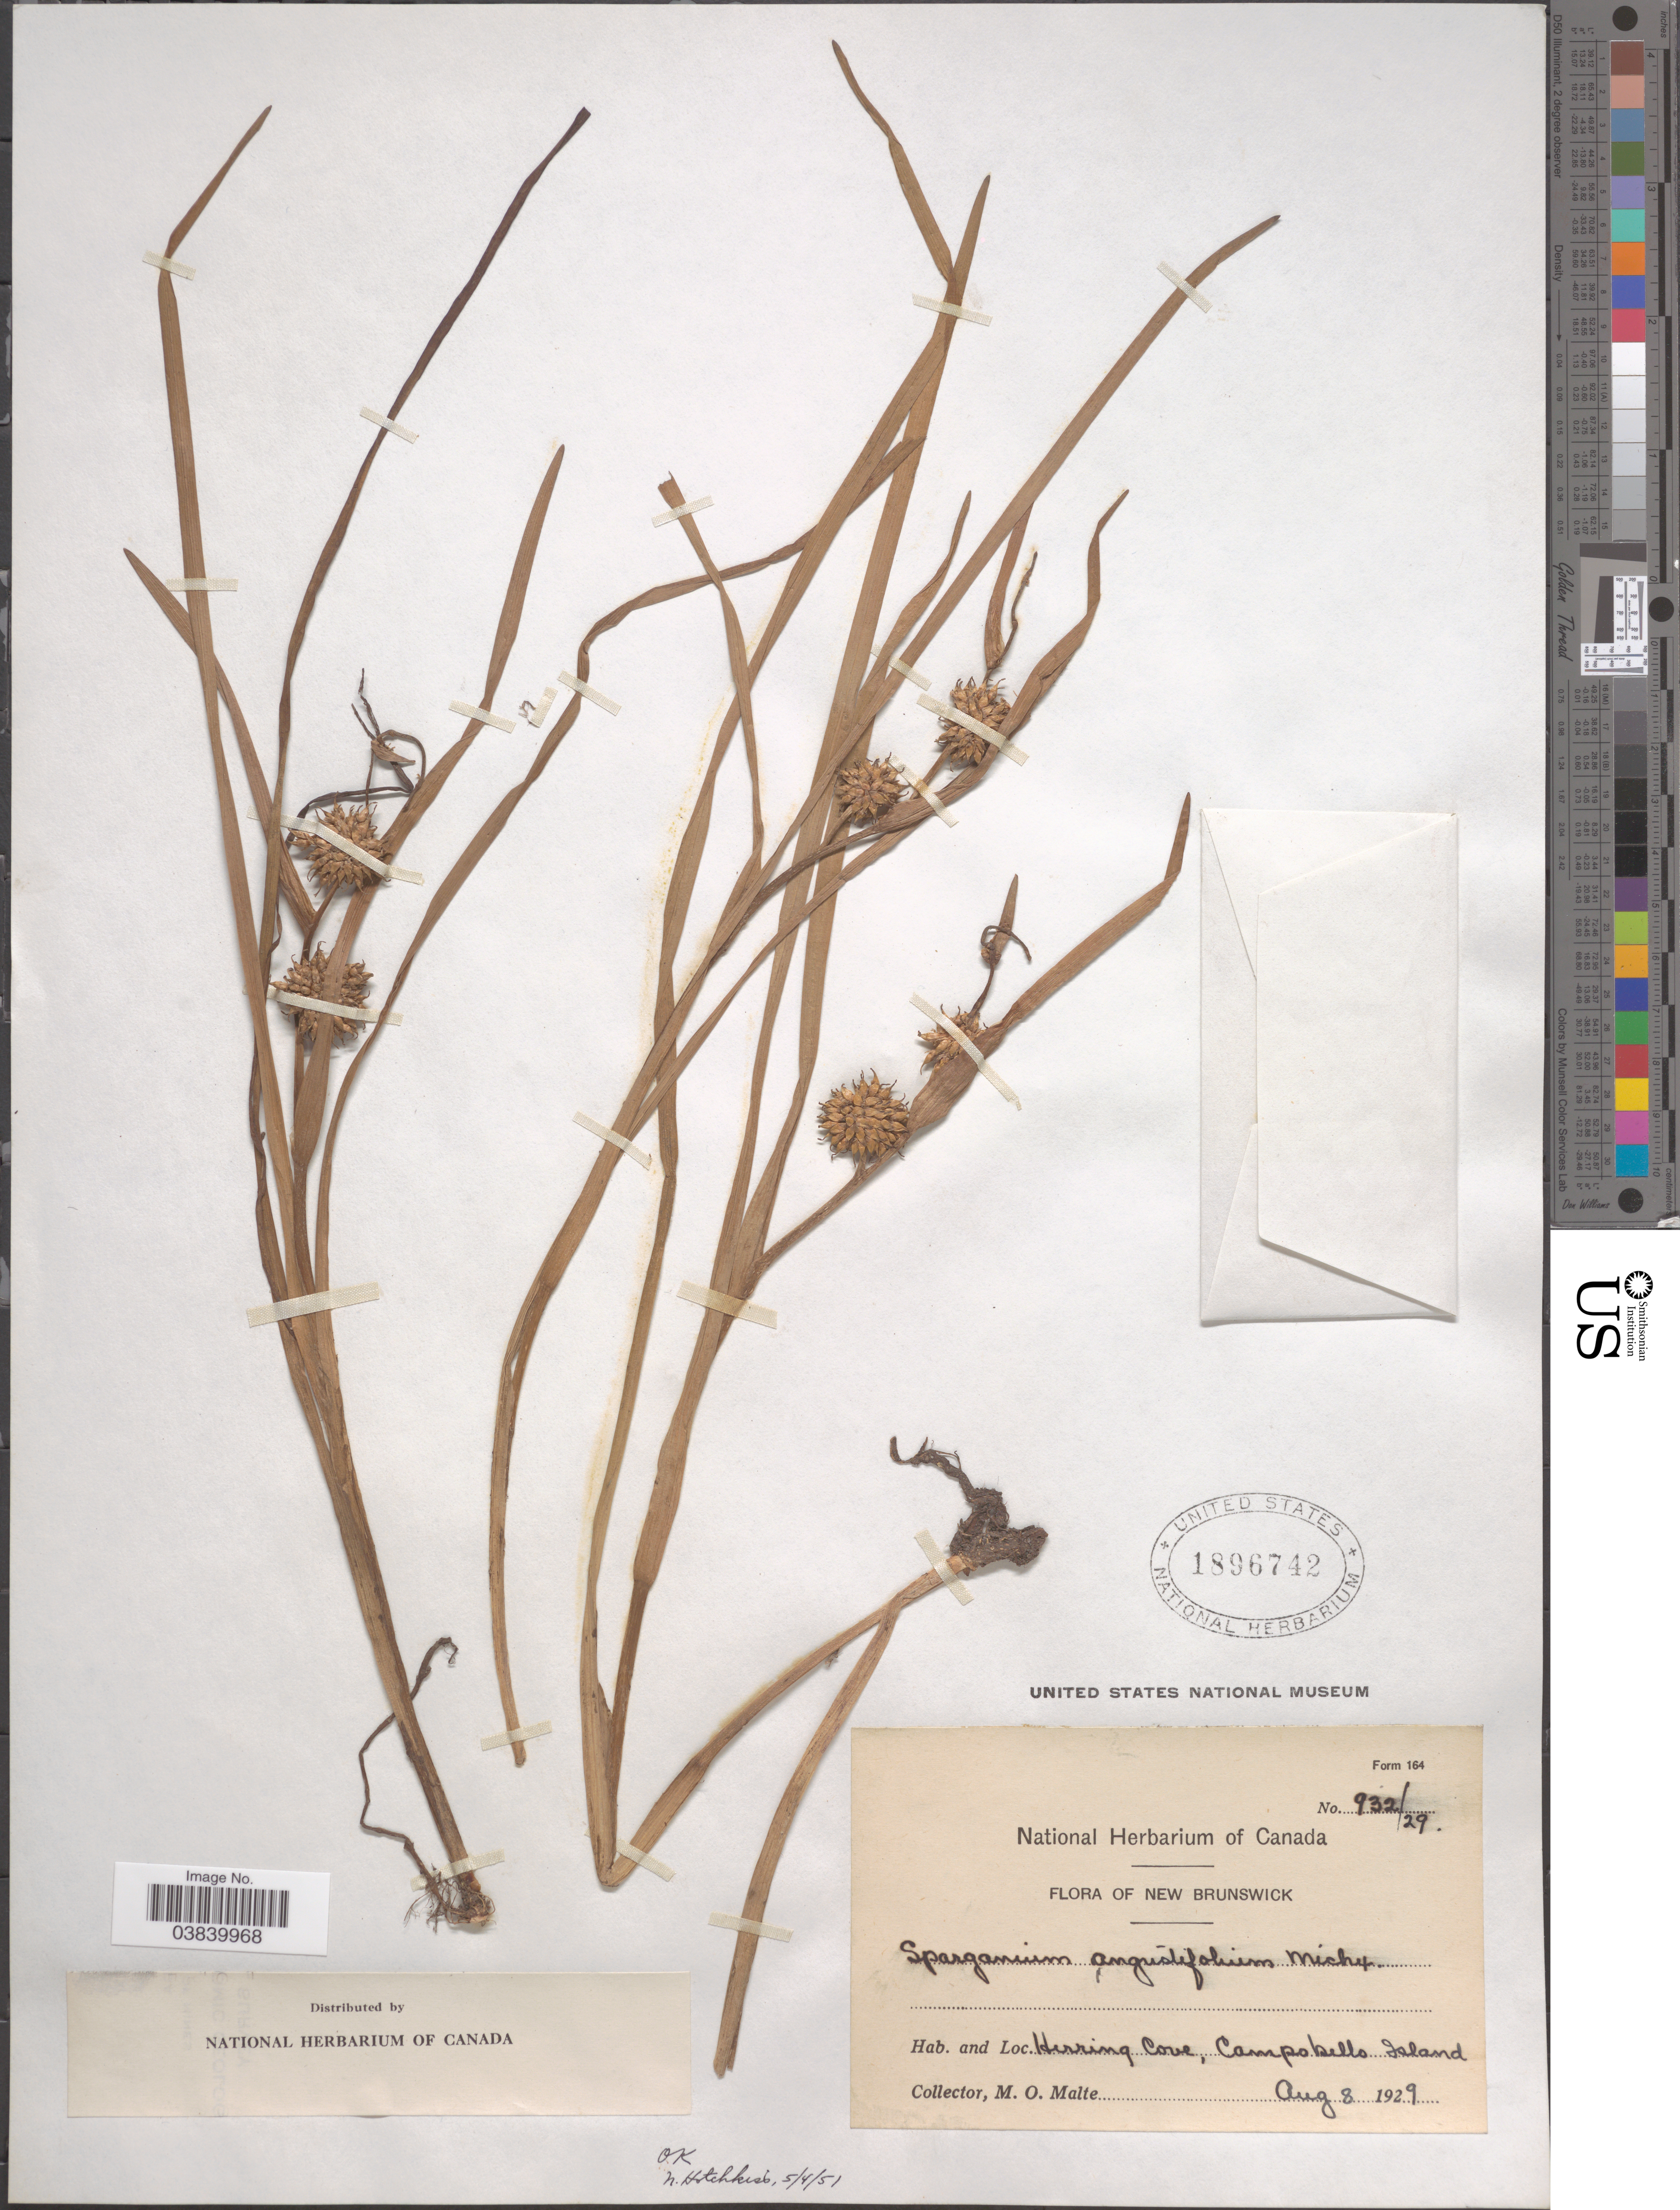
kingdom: Plantae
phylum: Tracheophyta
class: Liliopsida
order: Poales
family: Typhaceae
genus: Sparganium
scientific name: Sparganium angustifolium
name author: Michx.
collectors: M. O. Malte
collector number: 932/29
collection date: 1929-08-08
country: Canada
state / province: New Brunswick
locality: Herring Cove, Campobello Island.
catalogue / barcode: US 1896742